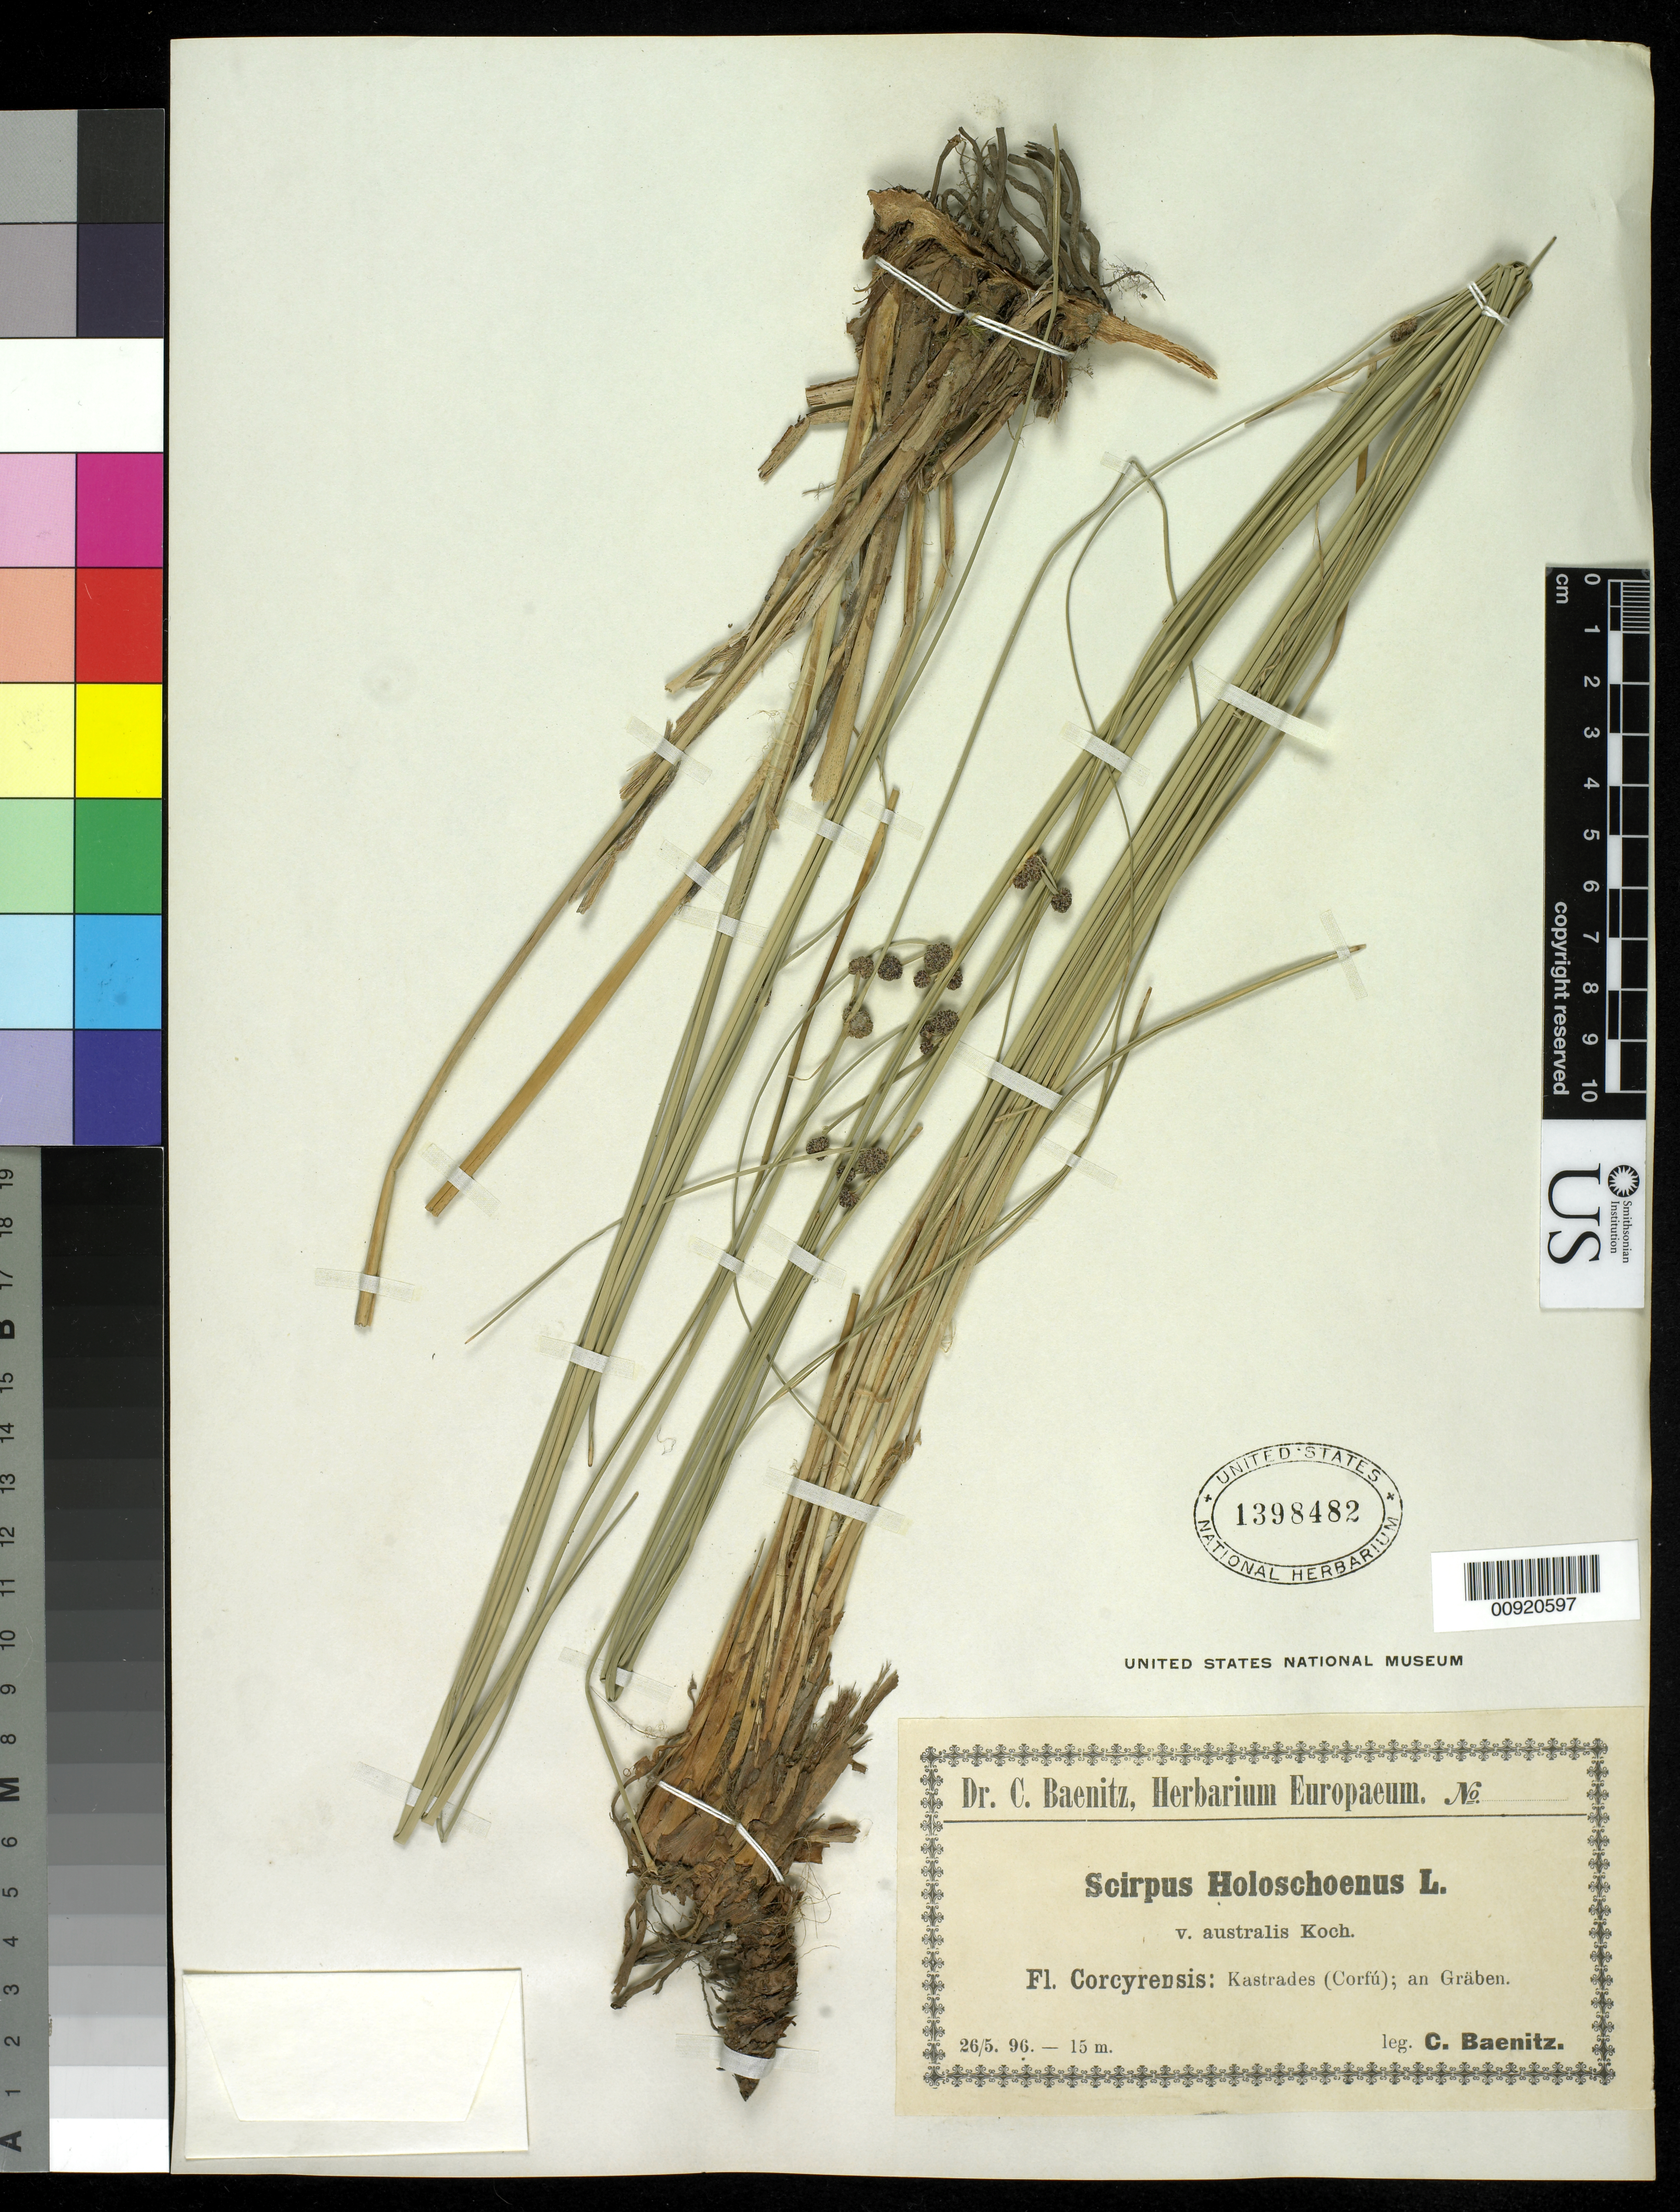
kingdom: Plantae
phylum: Tracheophyta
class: Liliopsida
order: Poales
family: Cyperaceae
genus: Scirpoides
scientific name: Scirpoides holoschoenus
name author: (L.) Soják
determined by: Strong, M. T., (US), Smithsonian Institution - National Museum of Natural History (UNITED STATES)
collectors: C. G. Baenitz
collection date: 1896-05-26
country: Greece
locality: Corfu: Kastrades (Corfu) an Graben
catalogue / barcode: US 1398482